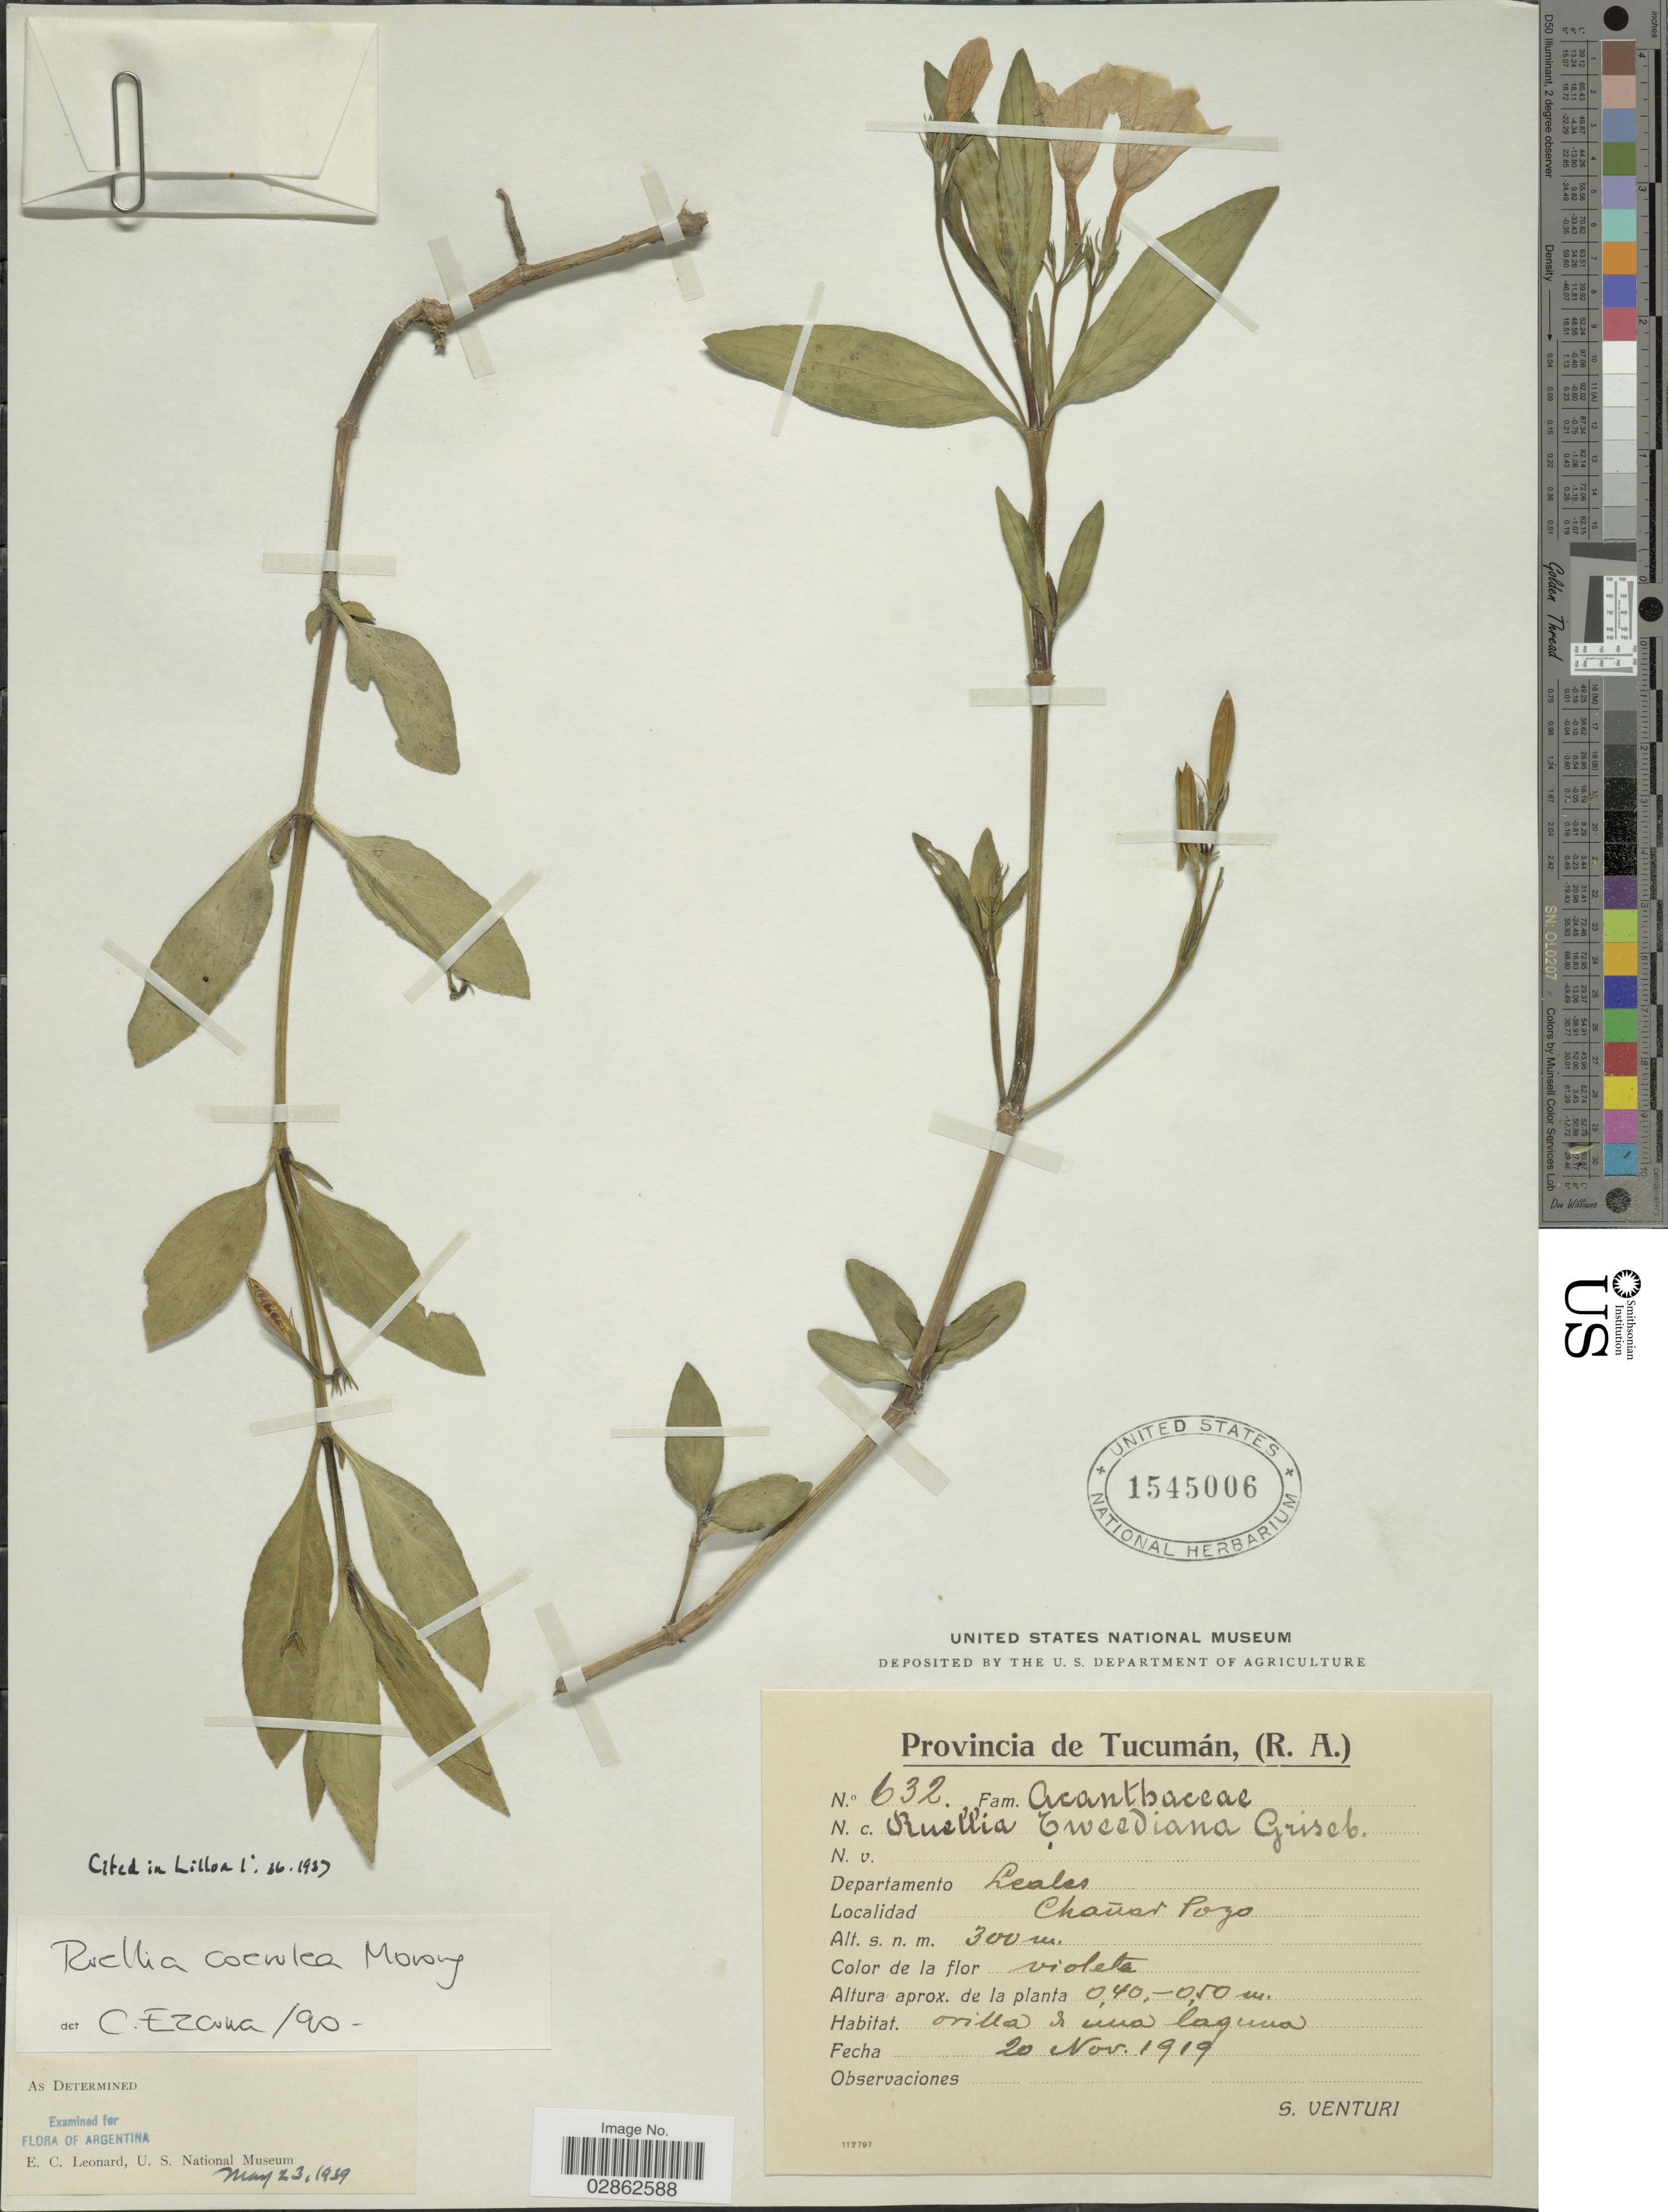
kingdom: Plantae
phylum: Tracheophyta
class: Magnoliopsida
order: Lamiales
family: Acanthaceae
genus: Ruellia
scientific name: Ruellia coerulea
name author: Morong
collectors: S. Venturi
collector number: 632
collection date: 1919-11-20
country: Argentina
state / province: Tucuman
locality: Departamento Leales. Chañar Pozo.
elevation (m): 300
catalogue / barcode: US 1545006